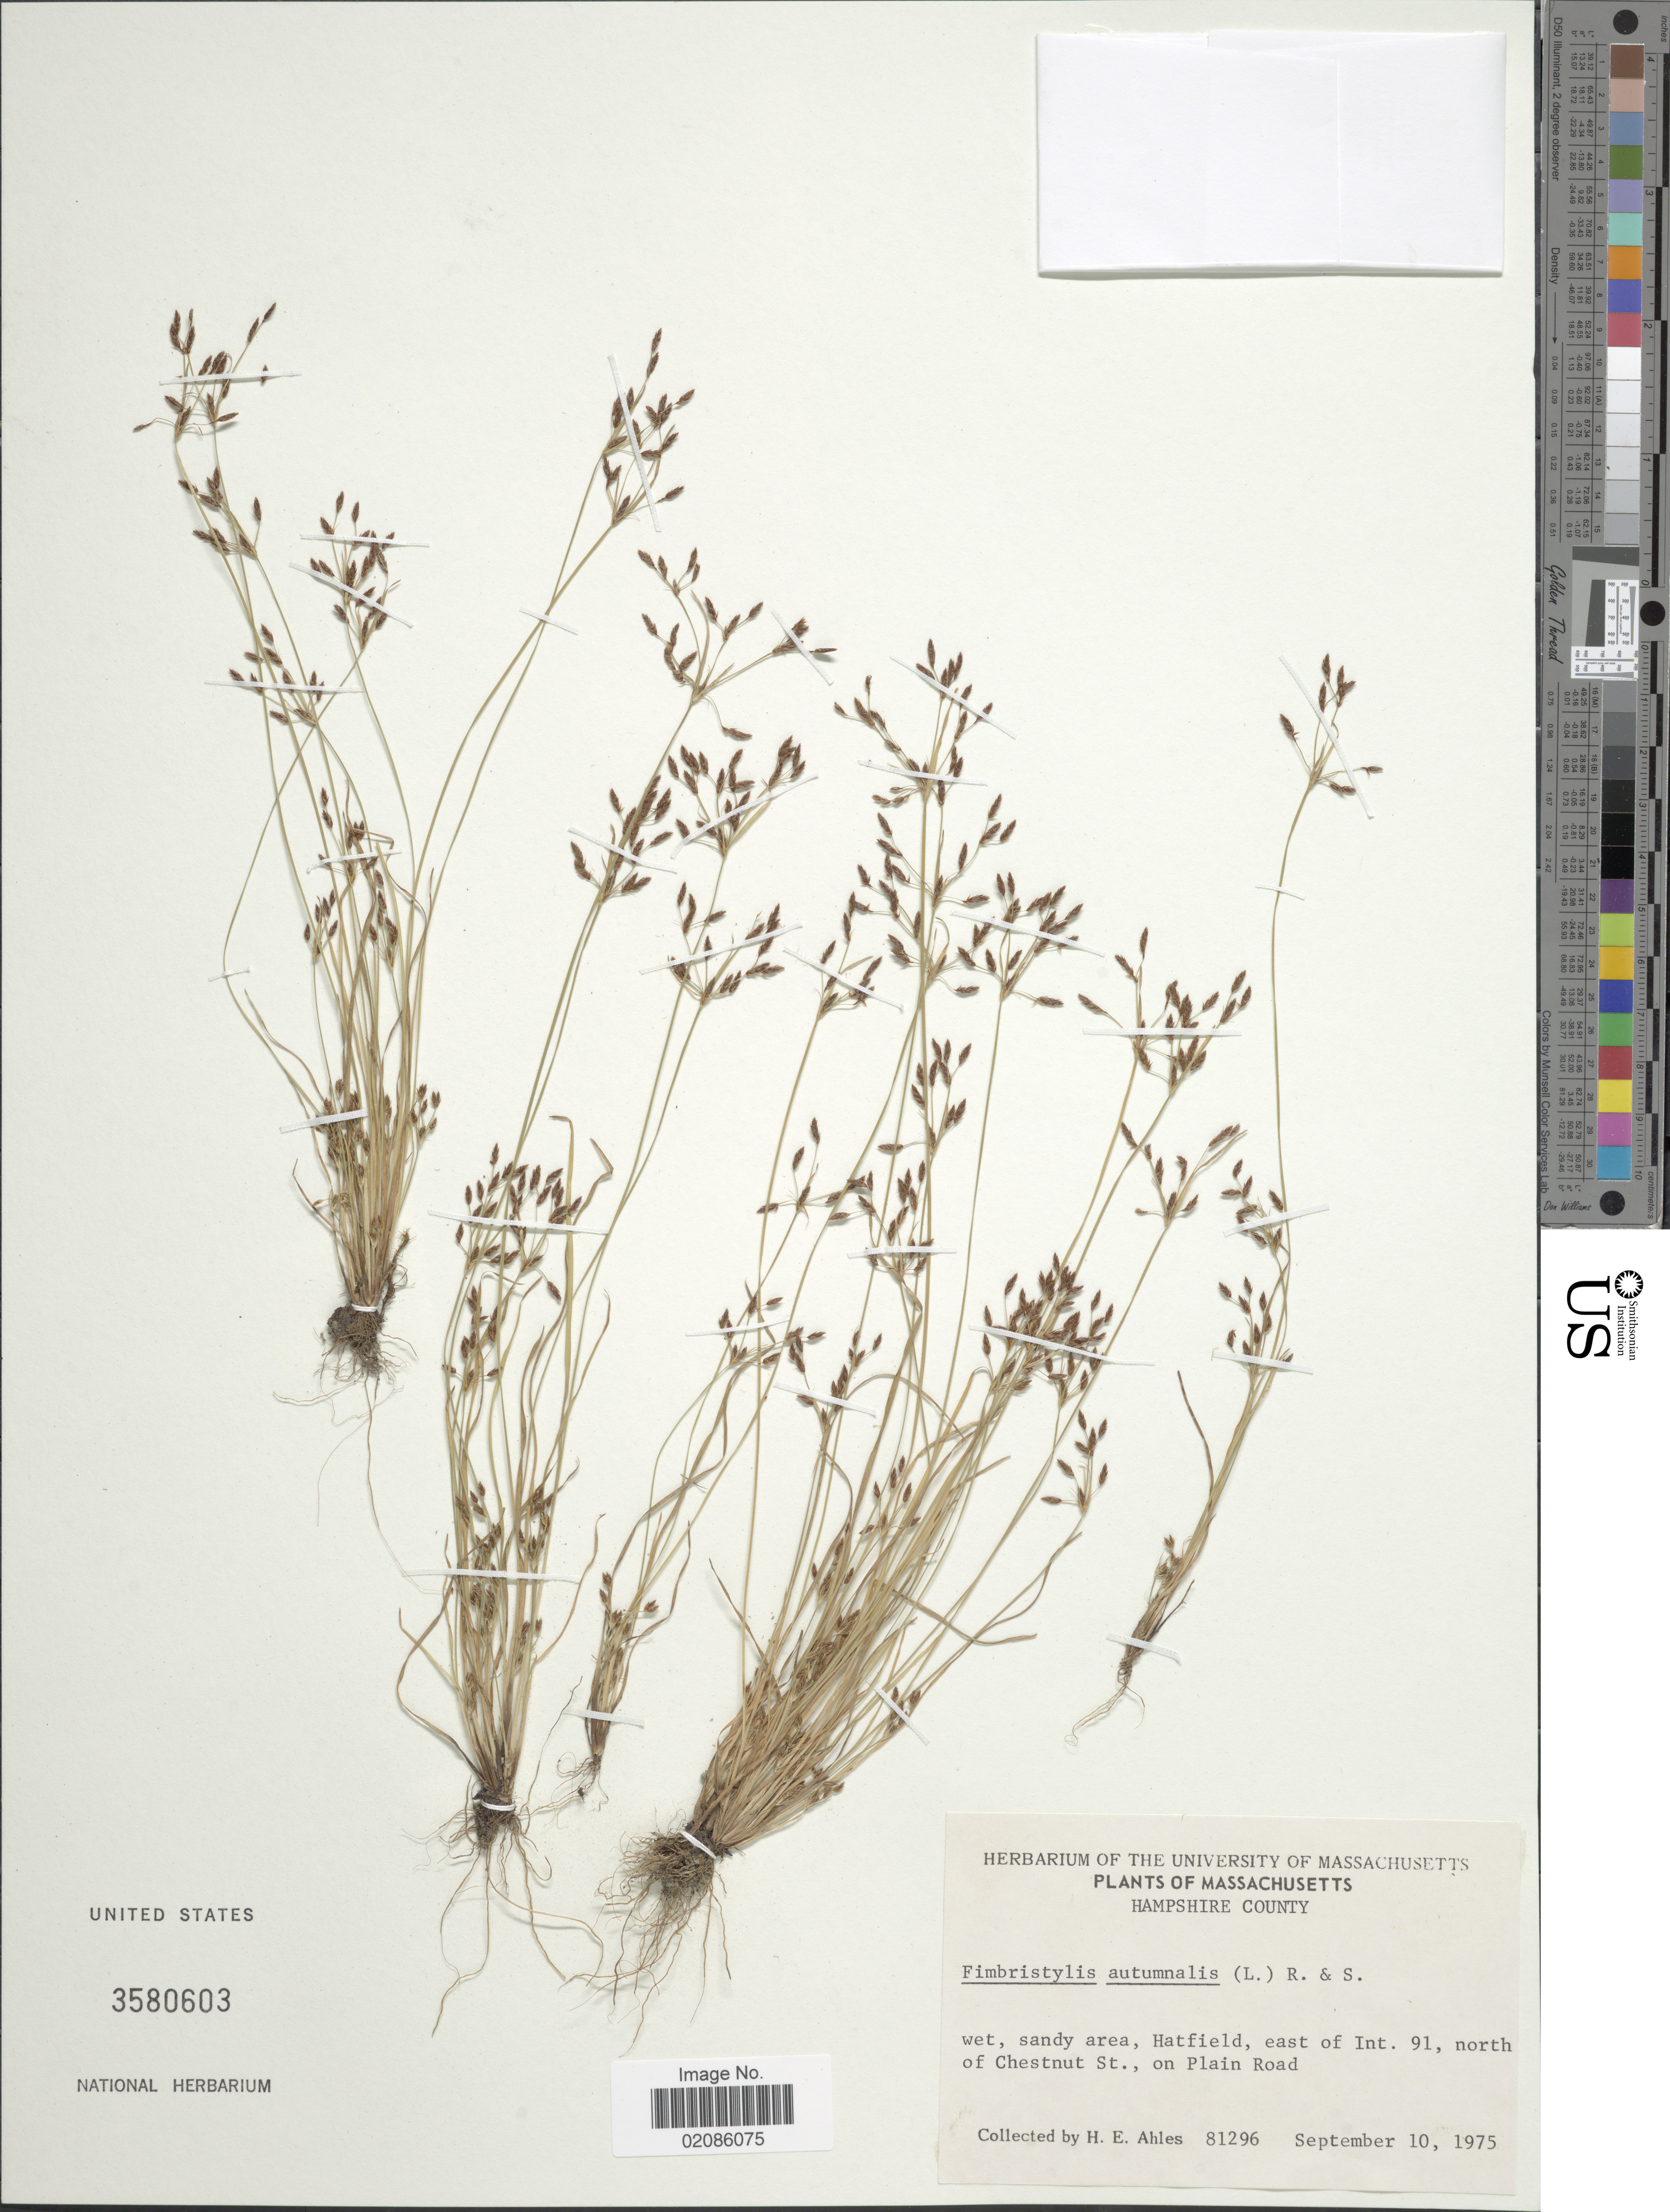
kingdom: Plantae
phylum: Tracheophyta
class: Liliopsida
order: Poales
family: Cyperaceae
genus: Fimbristylis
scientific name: Fimbristylis autumnalis (L.) Roem. & Schult.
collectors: H. E. Ahles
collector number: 81296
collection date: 1975-09-10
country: United States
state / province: Massachusetts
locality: Hampshire County. Wet, sandy area, Hatfield, east of Int. 91, north of Chestnut St., on Plain Road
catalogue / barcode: US 3580603